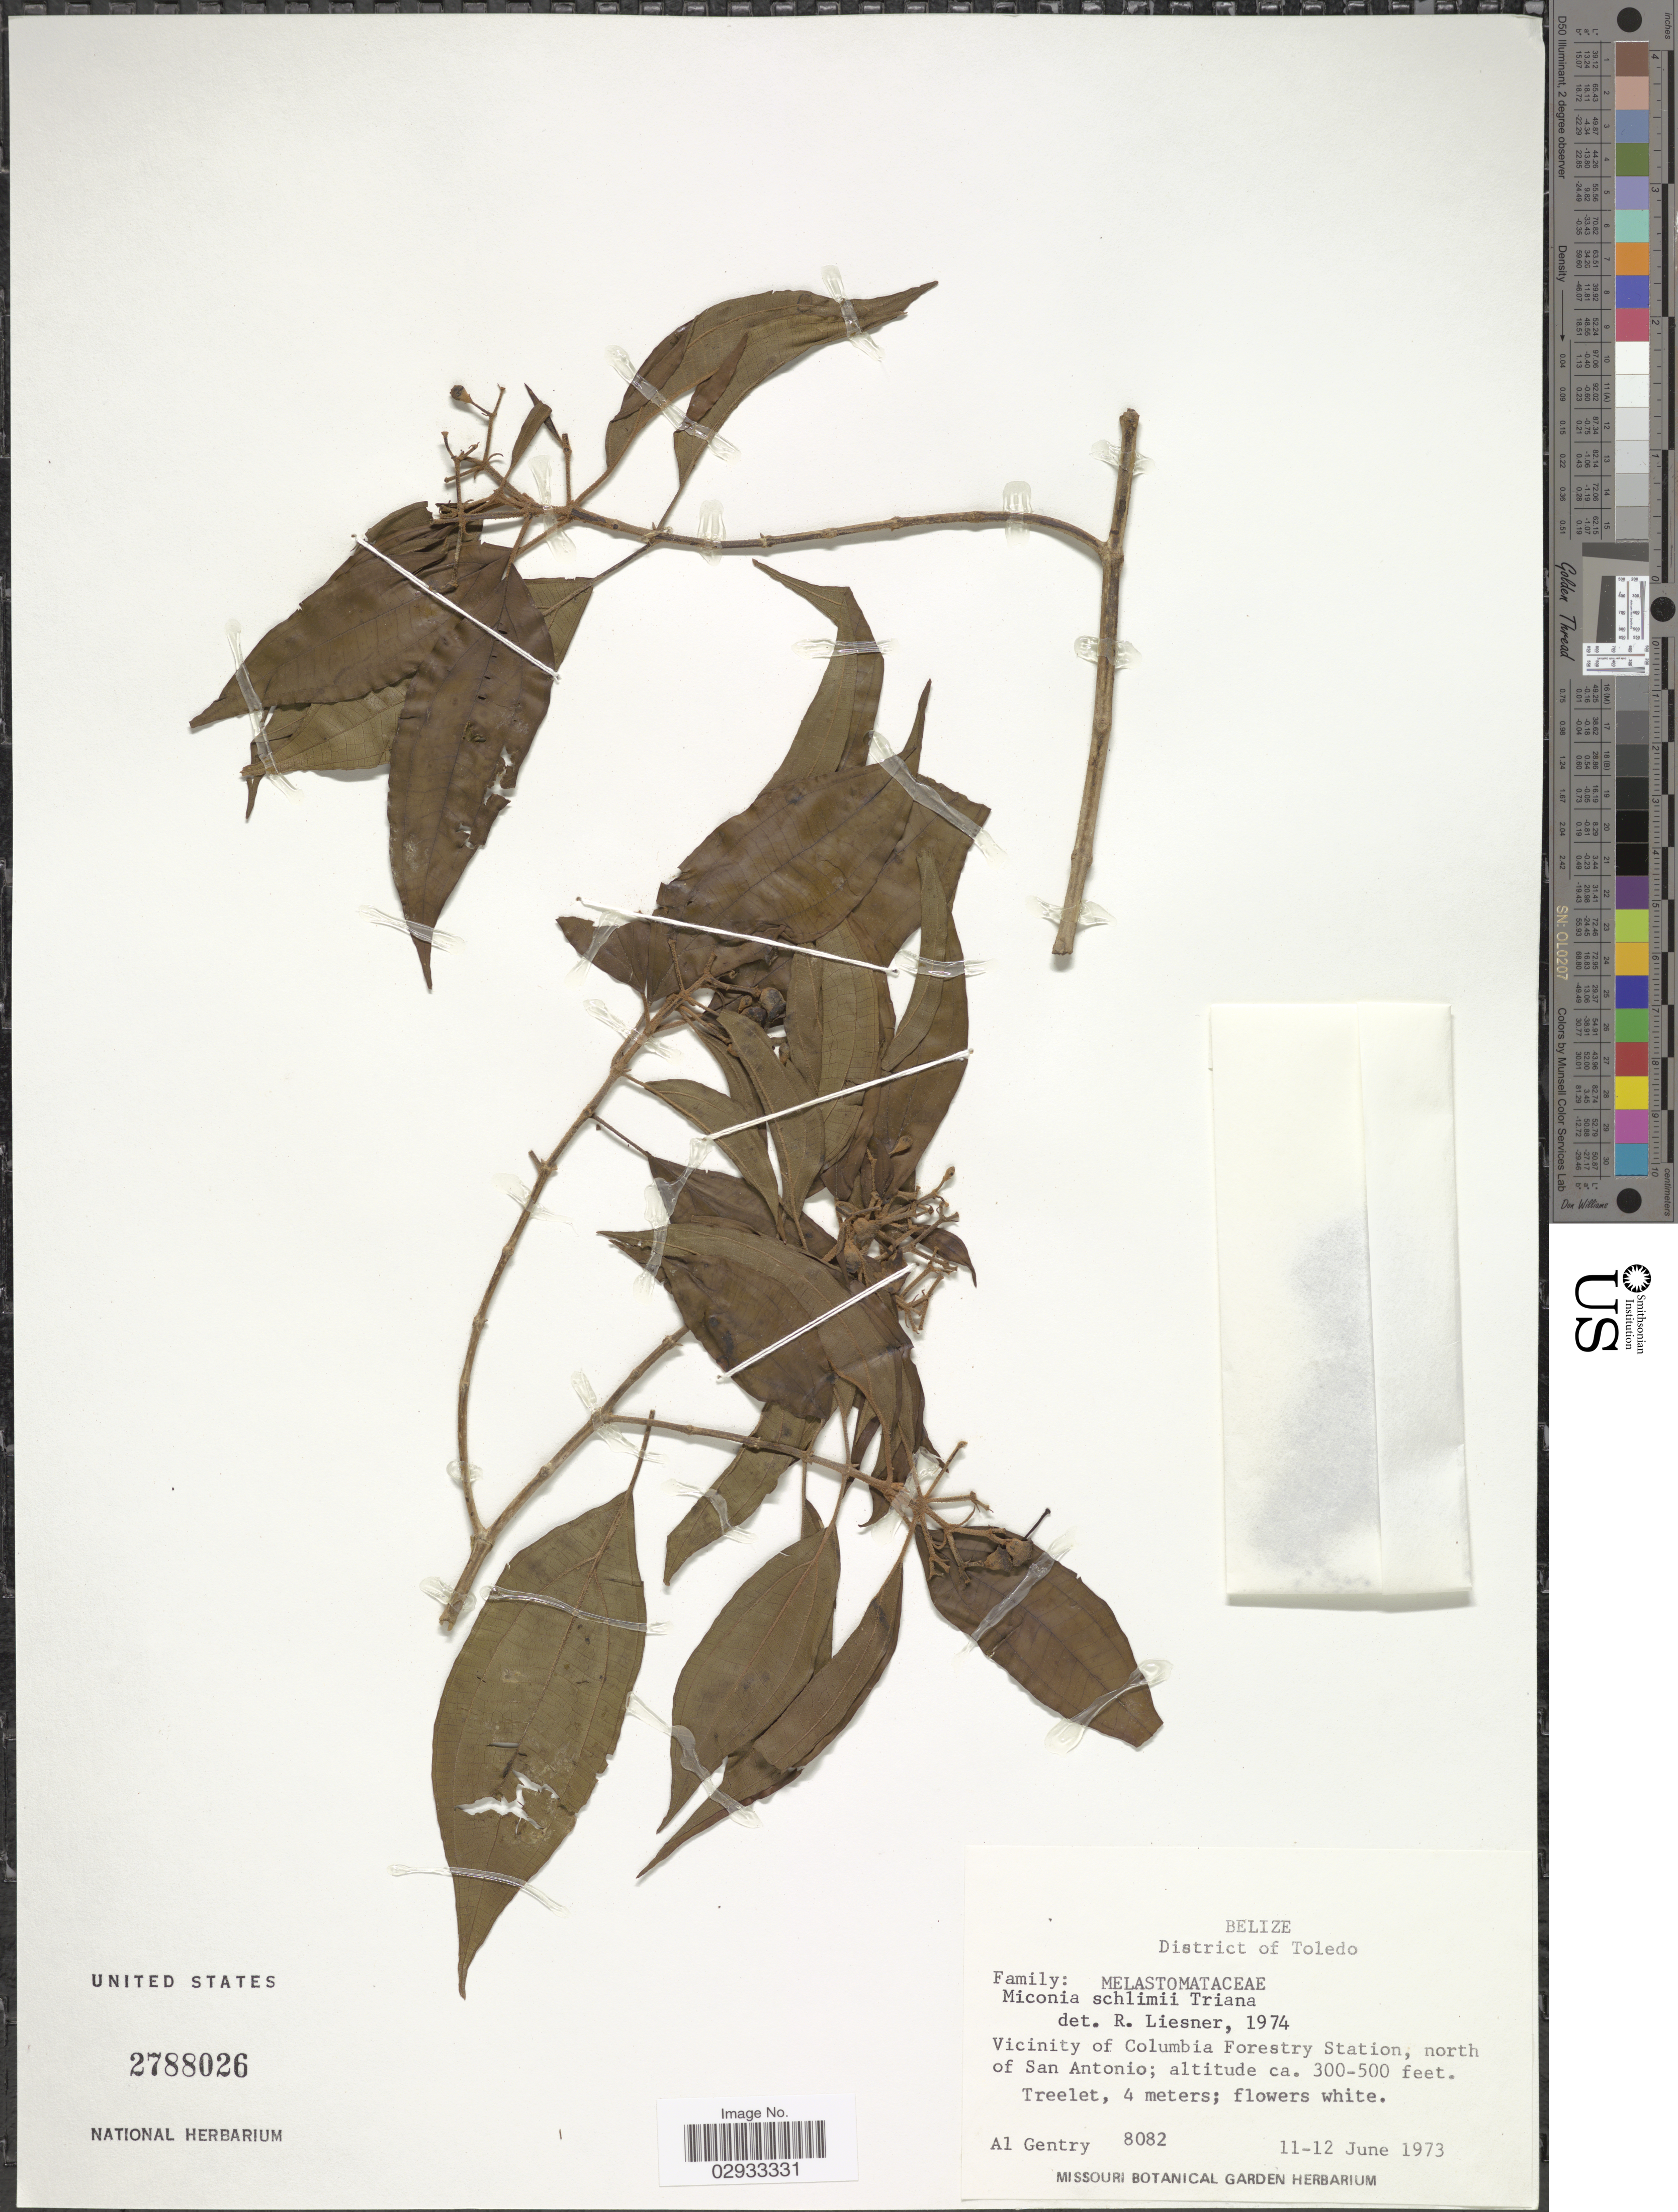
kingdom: Plantae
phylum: Tracheophyta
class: Magnoliopsida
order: Myrtales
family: Melastomataceae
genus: Miconia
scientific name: Miconia schlimii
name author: Triana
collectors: A. H. Gentry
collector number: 8082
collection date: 1973-06-11/1973-06-12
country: Belize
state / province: Toledo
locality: District of Toledo. Vicinity of Columbia Forestry Station, north of San Antonio.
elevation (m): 91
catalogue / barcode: US 2788026